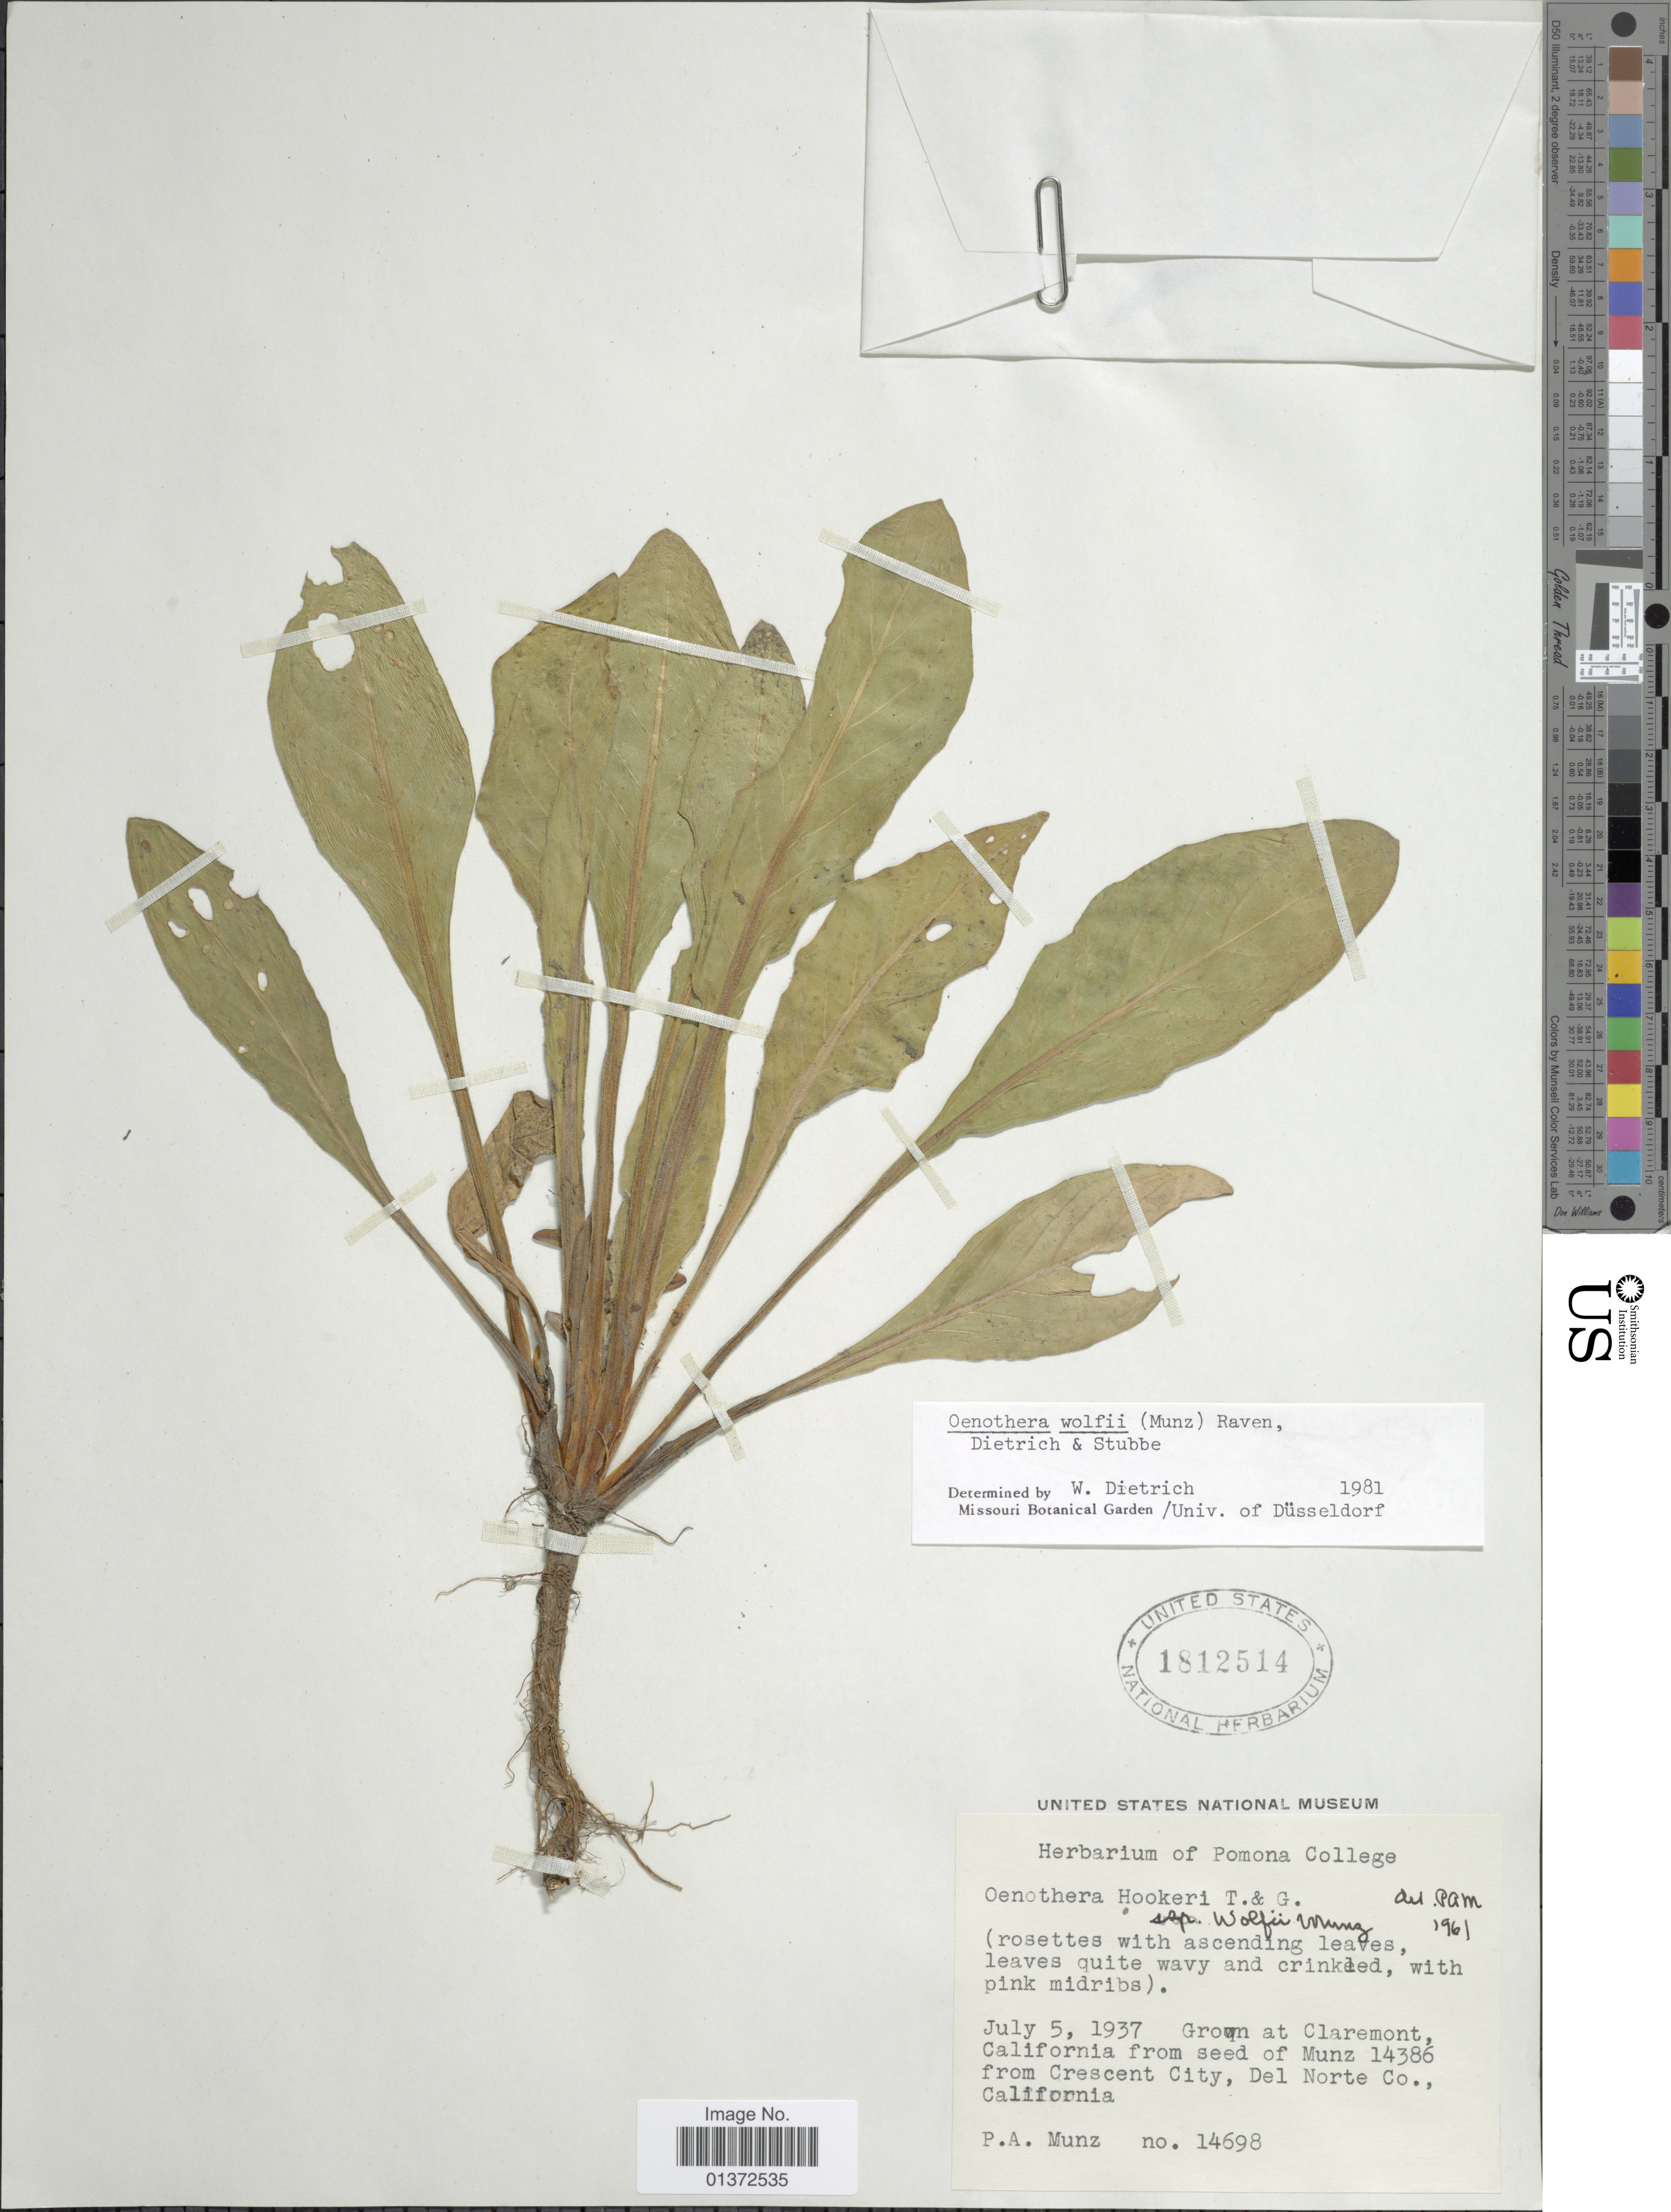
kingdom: Plantae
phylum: Tracheophyta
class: Magnoliopsida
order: Myrtales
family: Onagraceae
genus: Oenothera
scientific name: Oenothera wolfii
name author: (Munz) P.H. Raven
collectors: P. A. Munz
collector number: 14698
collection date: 1937-07-05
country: United States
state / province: California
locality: Claremont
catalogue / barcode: US 1812514